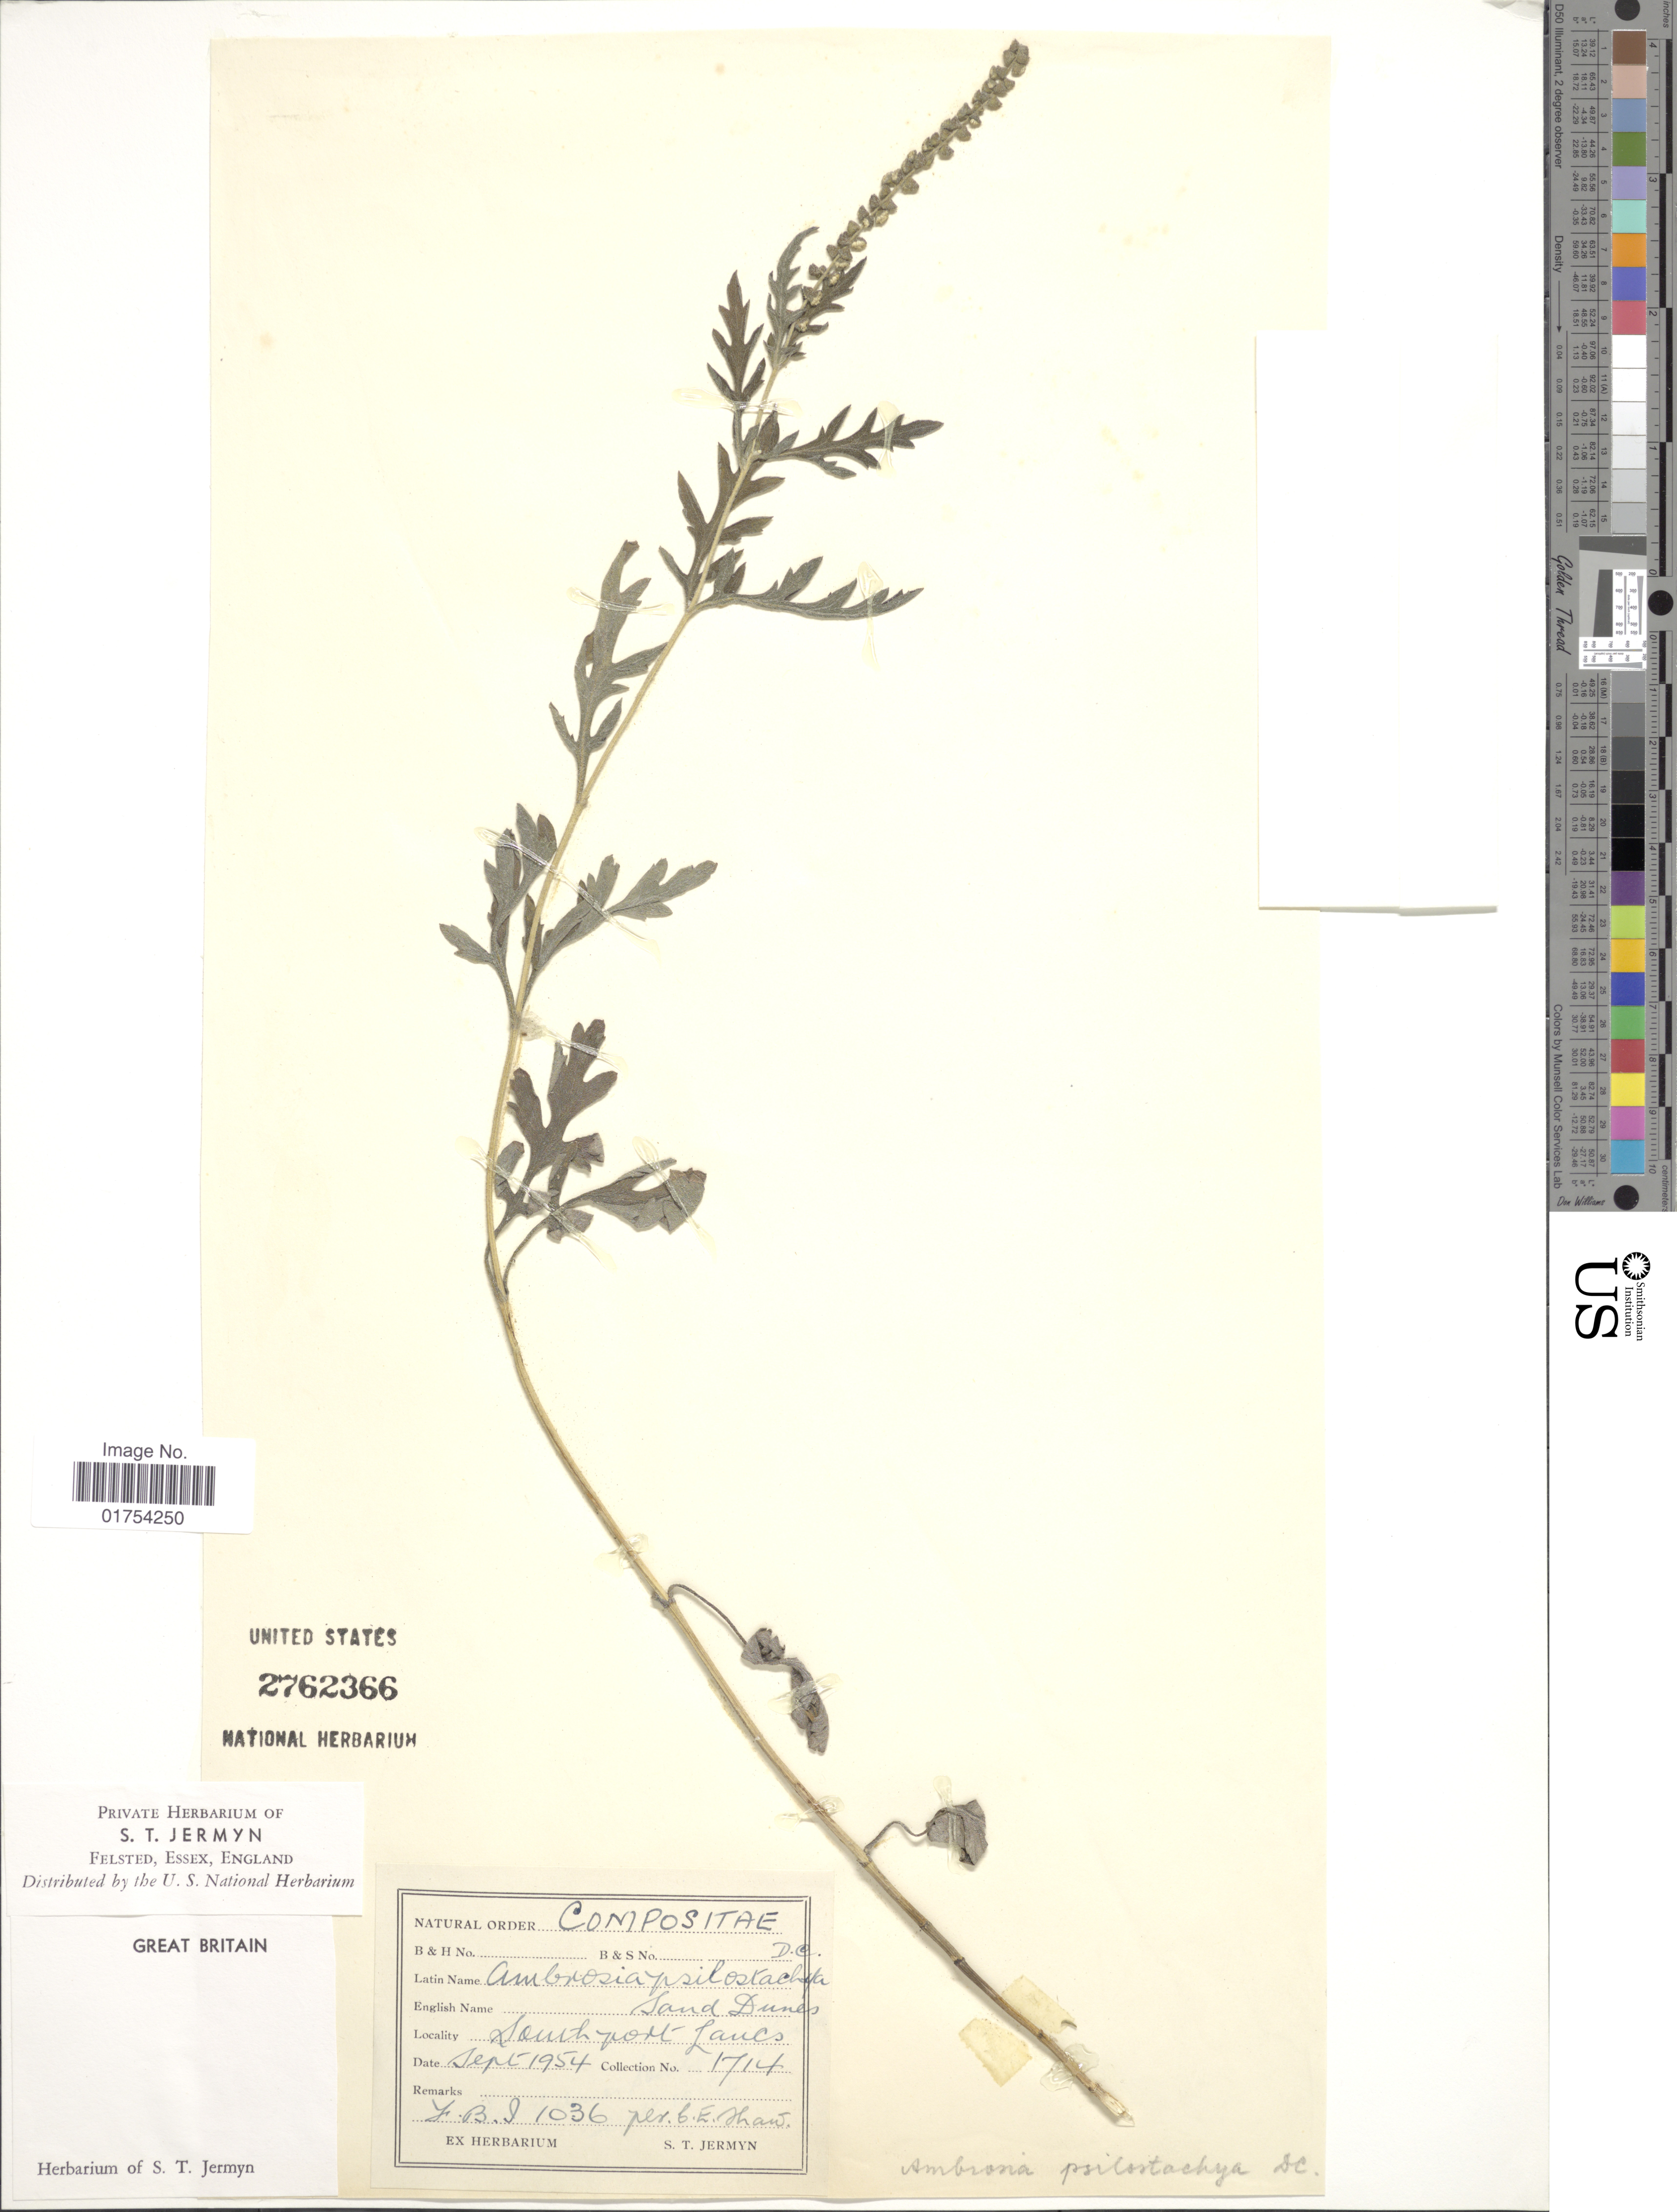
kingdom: Plantae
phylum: Tracheophyta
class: Magnoliopsida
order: Asterales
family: Asteraceae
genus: Ambrosia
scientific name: Ambrosia psilostachya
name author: DC.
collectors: ex herb. S. T. Jermyn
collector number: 1714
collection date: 1954-09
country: United Kingdom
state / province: England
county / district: Lancashire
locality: Great Britain, Southport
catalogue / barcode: US 2762366